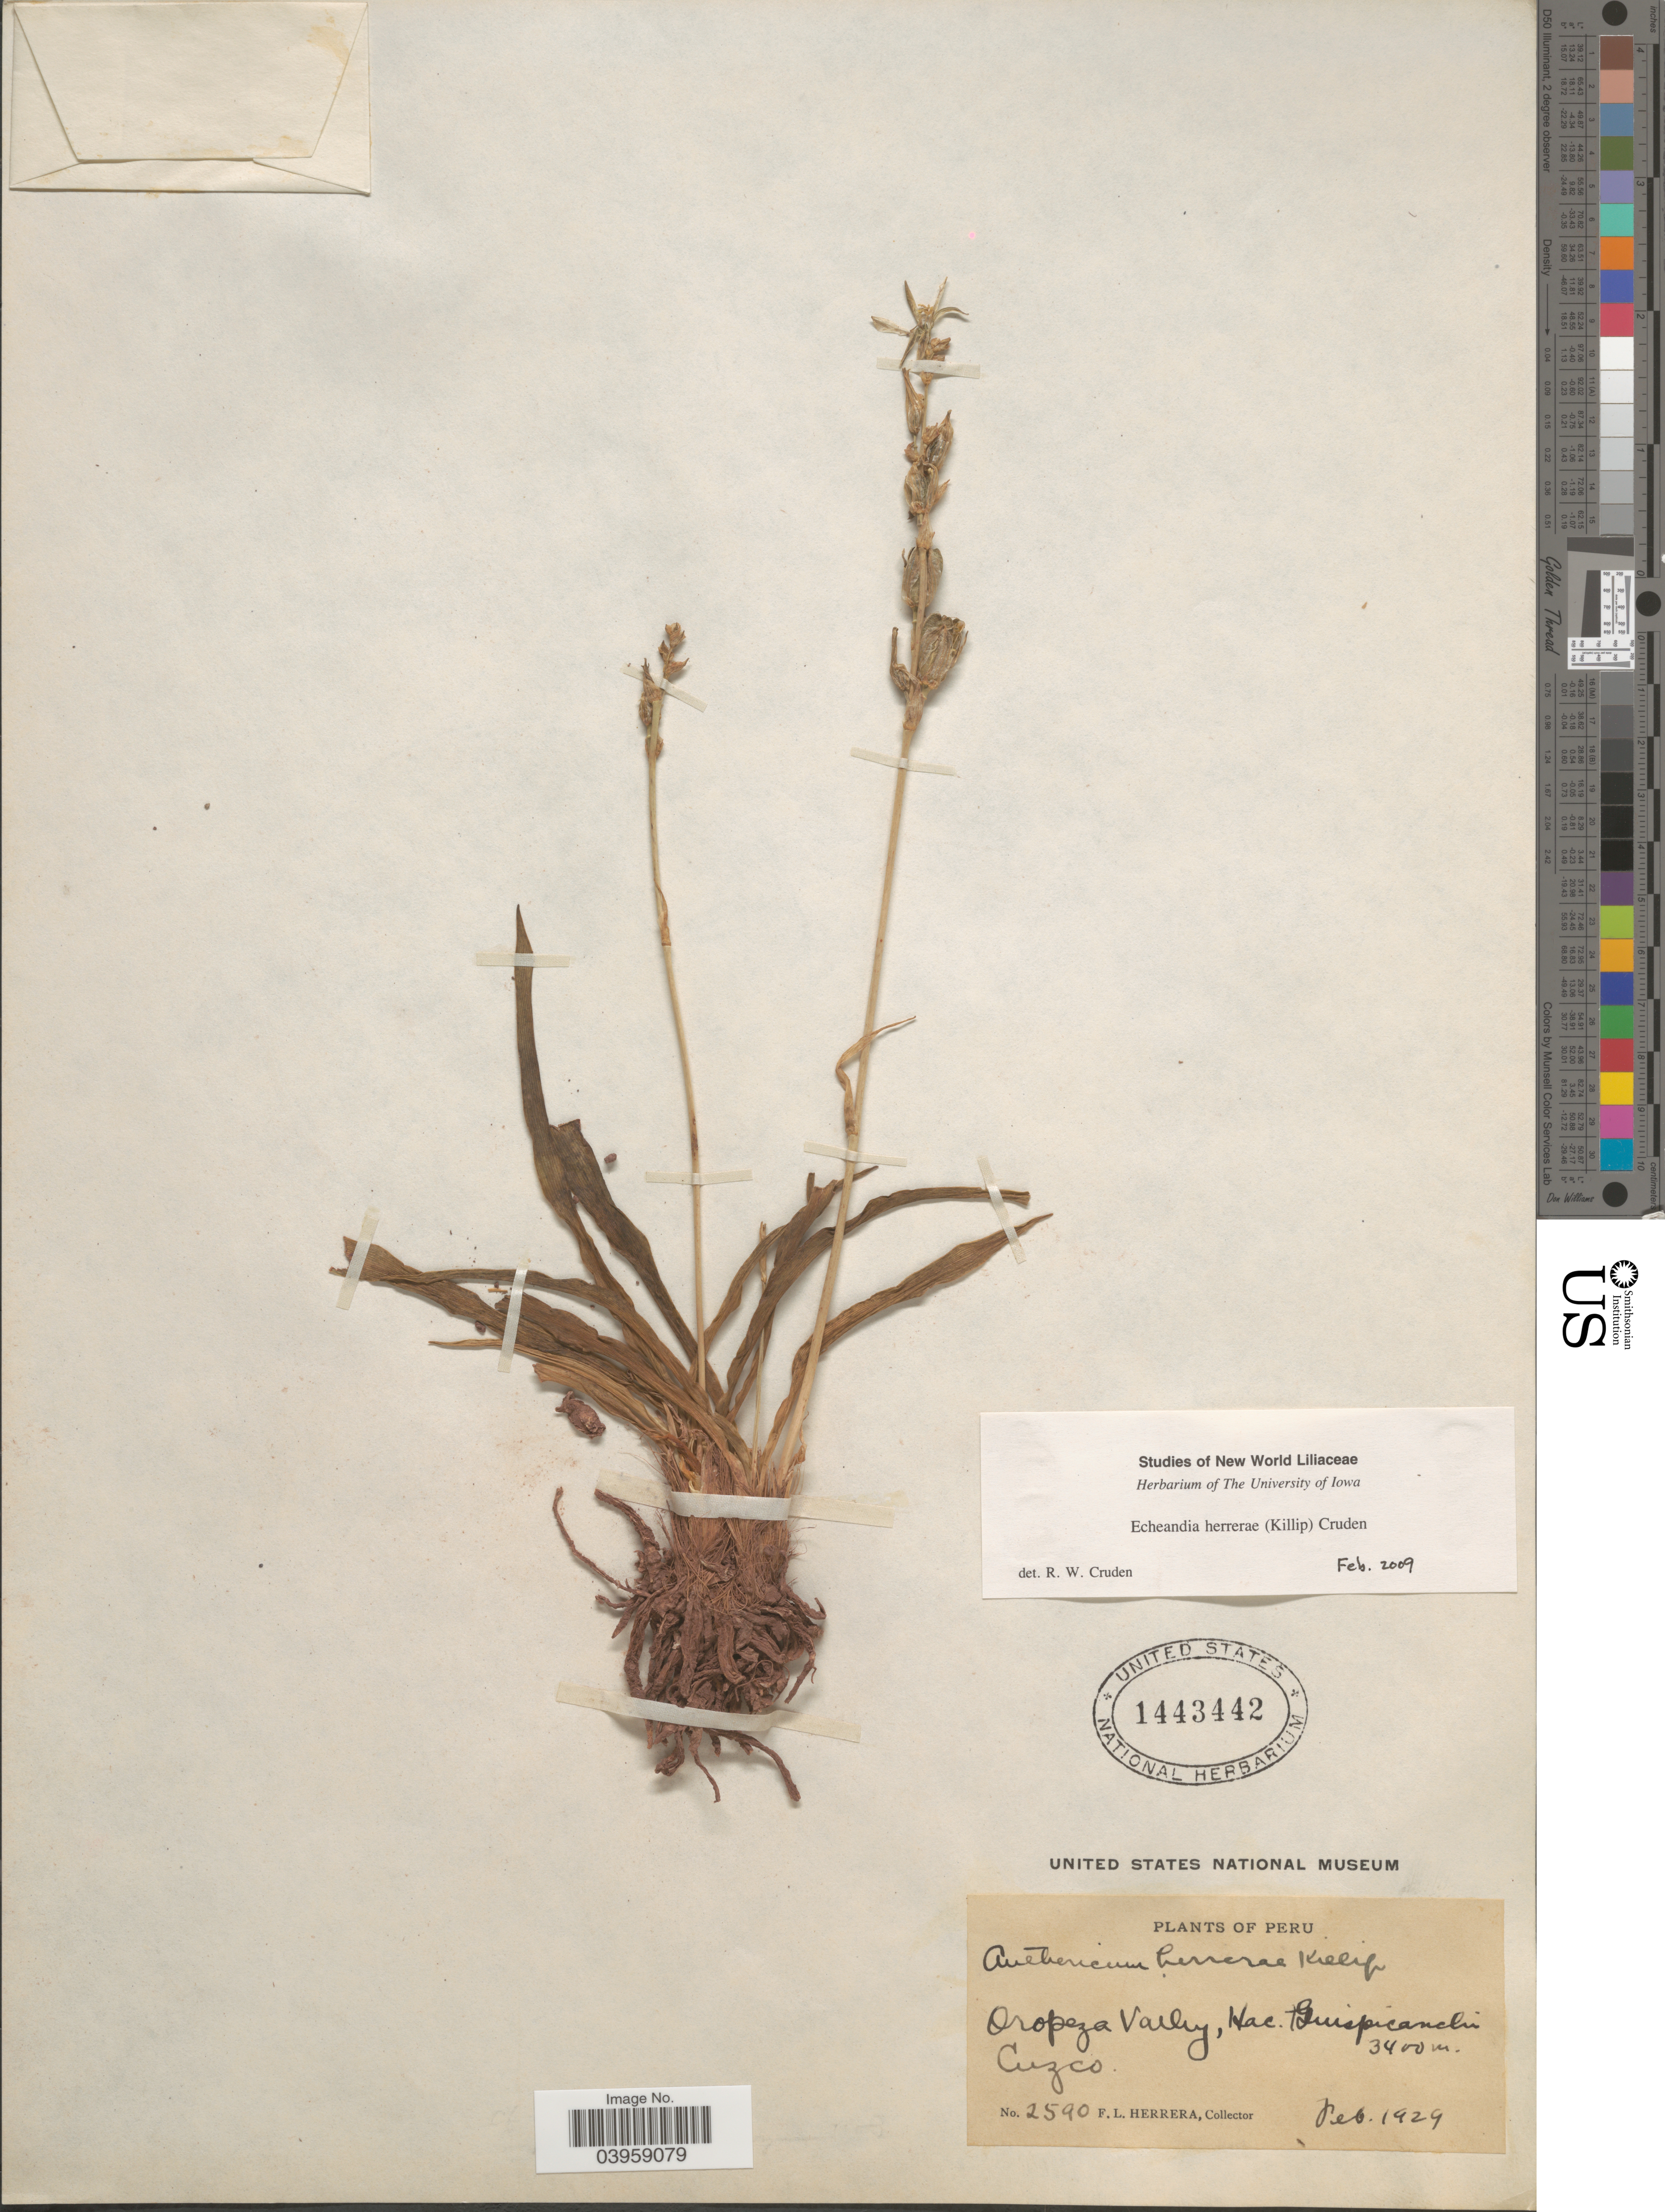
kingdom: Plantae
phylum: Tracheophyta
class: Liliopsida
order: Asparagales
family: Asparagaceae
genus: Echeandia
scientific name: Echeandia herrerae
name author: (Killip) Cruden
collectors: F. L. Herrera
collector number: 2590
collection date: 1929-02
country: Peru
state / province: Cusco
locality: Oropeza Valley, Hac. Quispicanchi. Cuzco.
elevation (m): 3400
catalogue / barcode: US 1443442